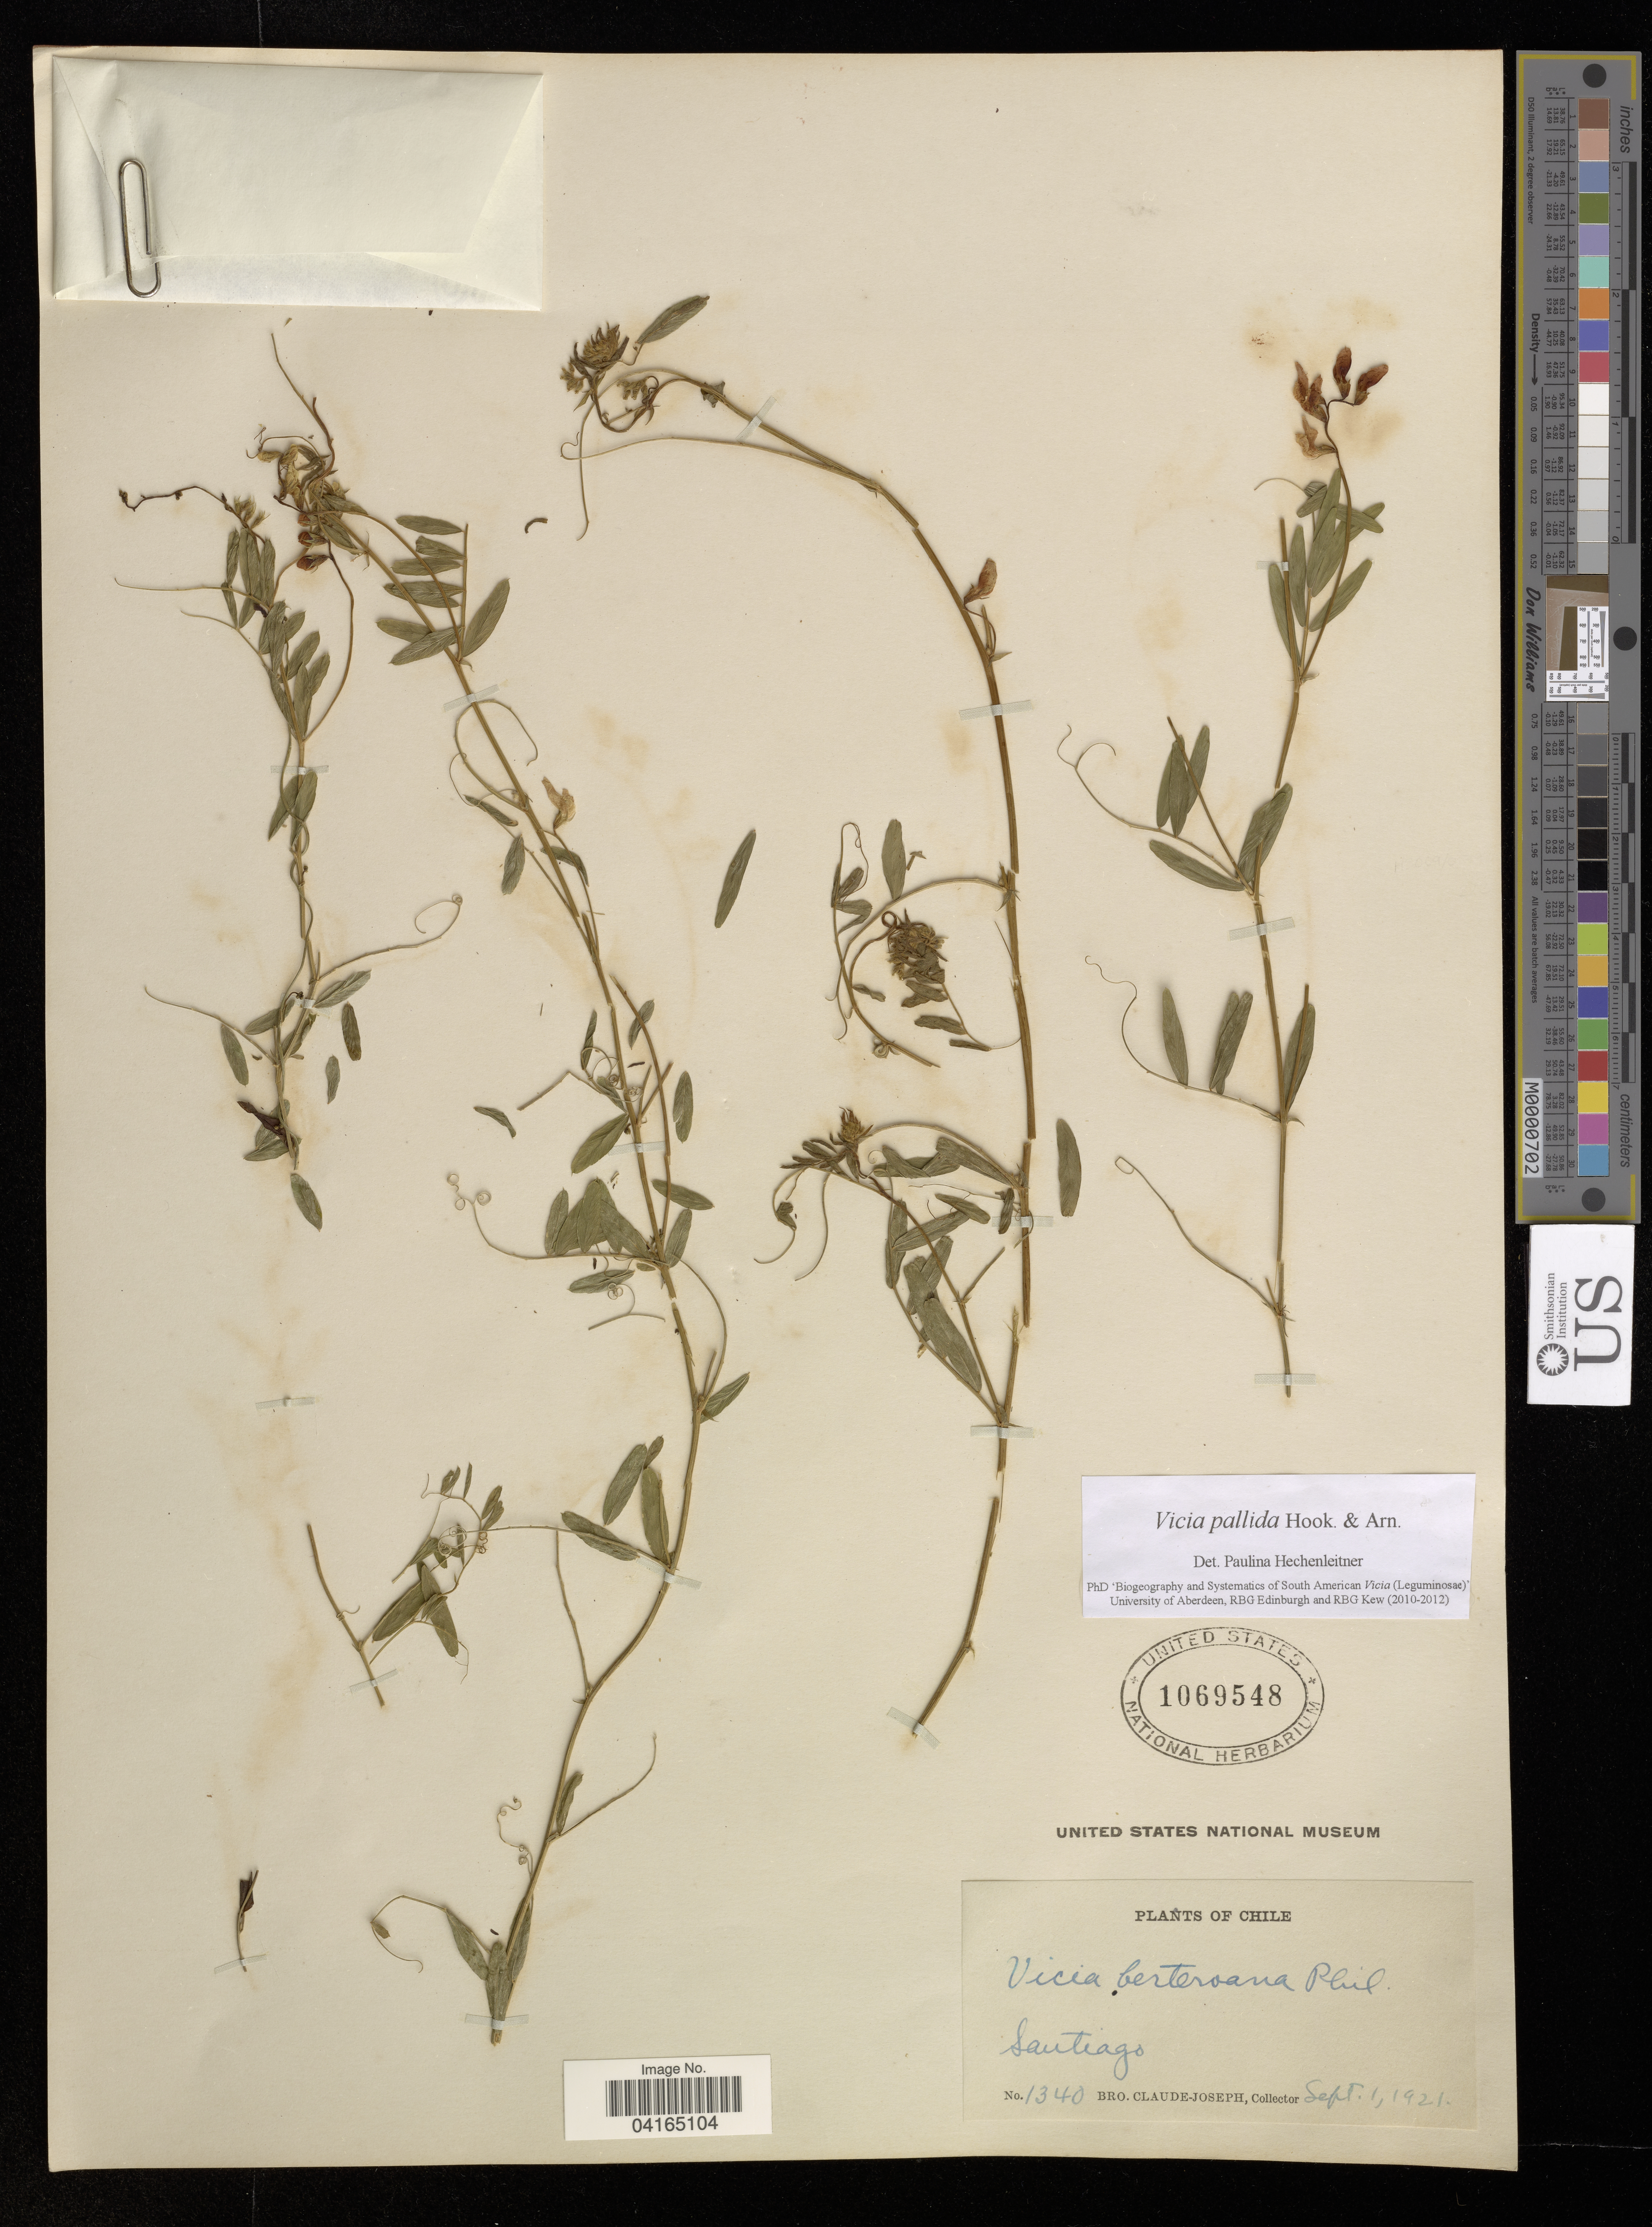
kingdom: Plantae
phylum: Tracheophyta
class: Magnoliopsida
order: Fabales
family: Fabaceae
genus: Vicia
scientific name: Vicia pallida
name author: Hook. & Arn.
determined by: Hechenleitner, Paulina, RBG Edinburgh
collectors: Bro. Claude-Joseph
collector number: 1340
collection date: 1921-09-01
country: Chile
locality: Santiago.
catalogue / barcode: US 1069548